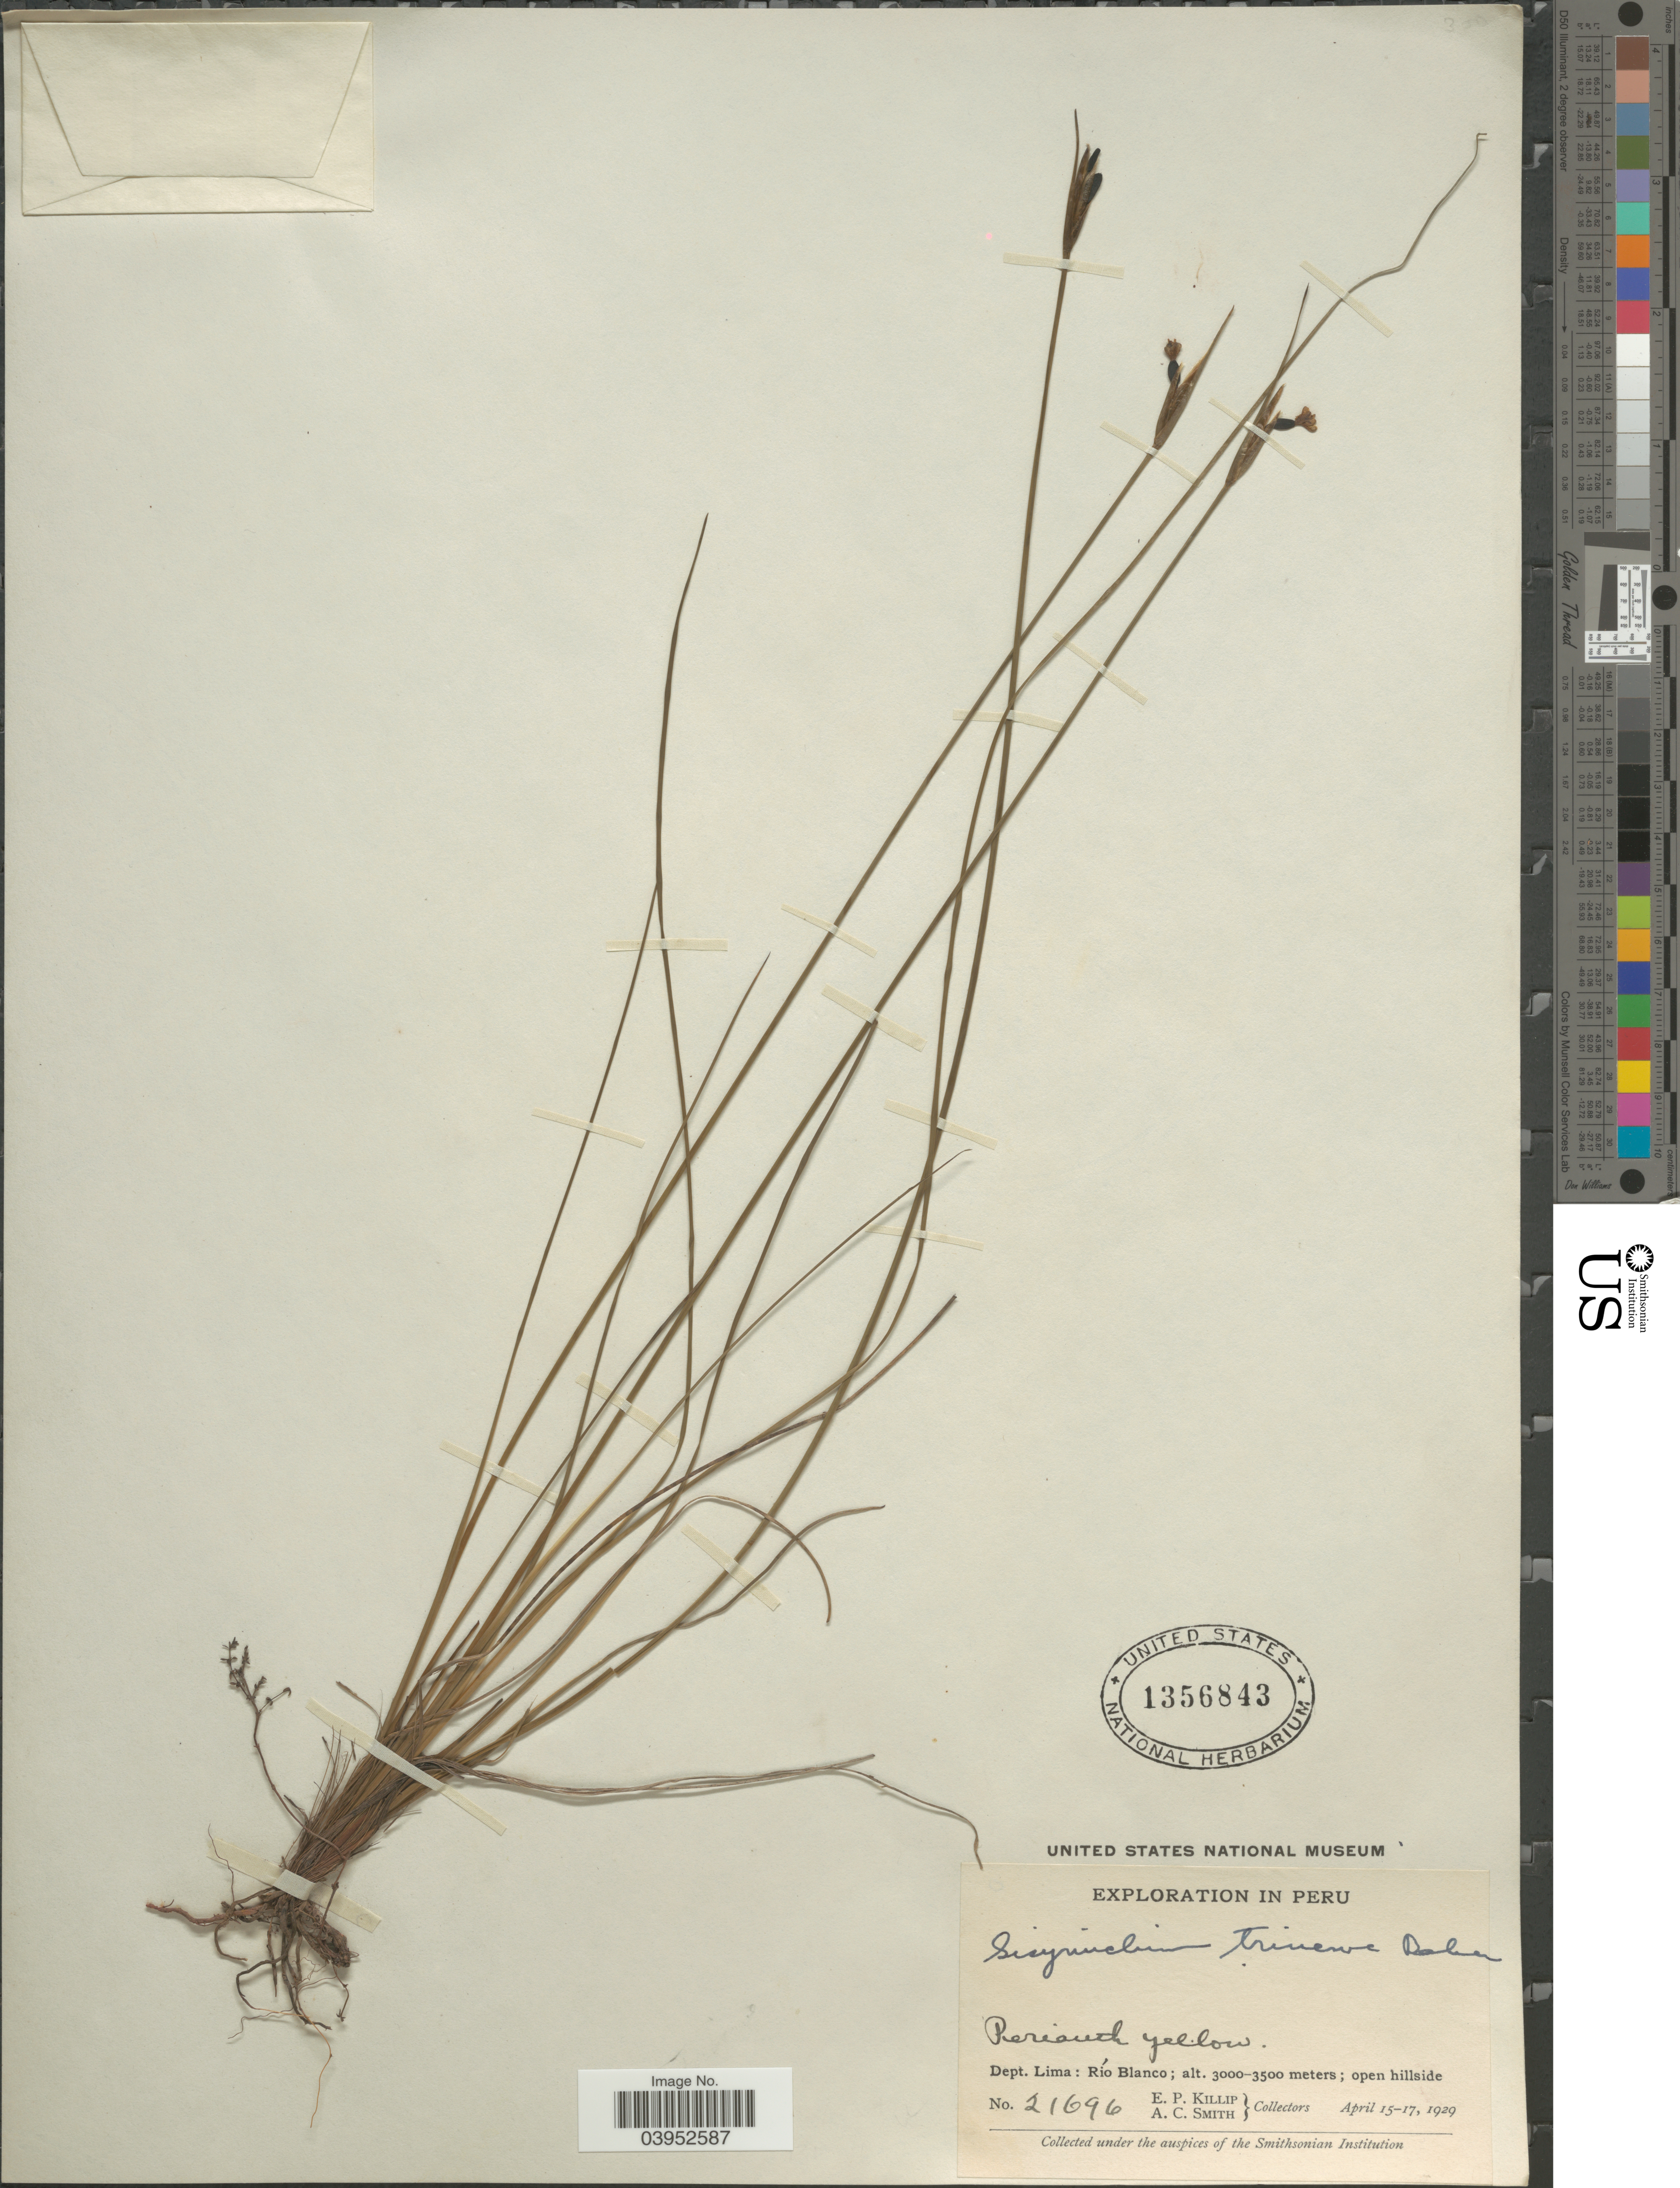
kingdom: Plantae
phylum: Tracheophyta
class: Liliopsida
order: Asparagales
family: Iridaceae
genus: Sisyrinchium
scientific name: Sisyrinchium trinerve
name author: Baker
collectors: E. P. Killip & A. C. Smith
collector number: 21696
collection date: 1929-04-15/1929-04-17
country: Peru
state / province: Lima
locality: Dept. Lima: Río Blanco. Open hillside.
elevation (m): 3000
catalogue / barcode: US 1356843